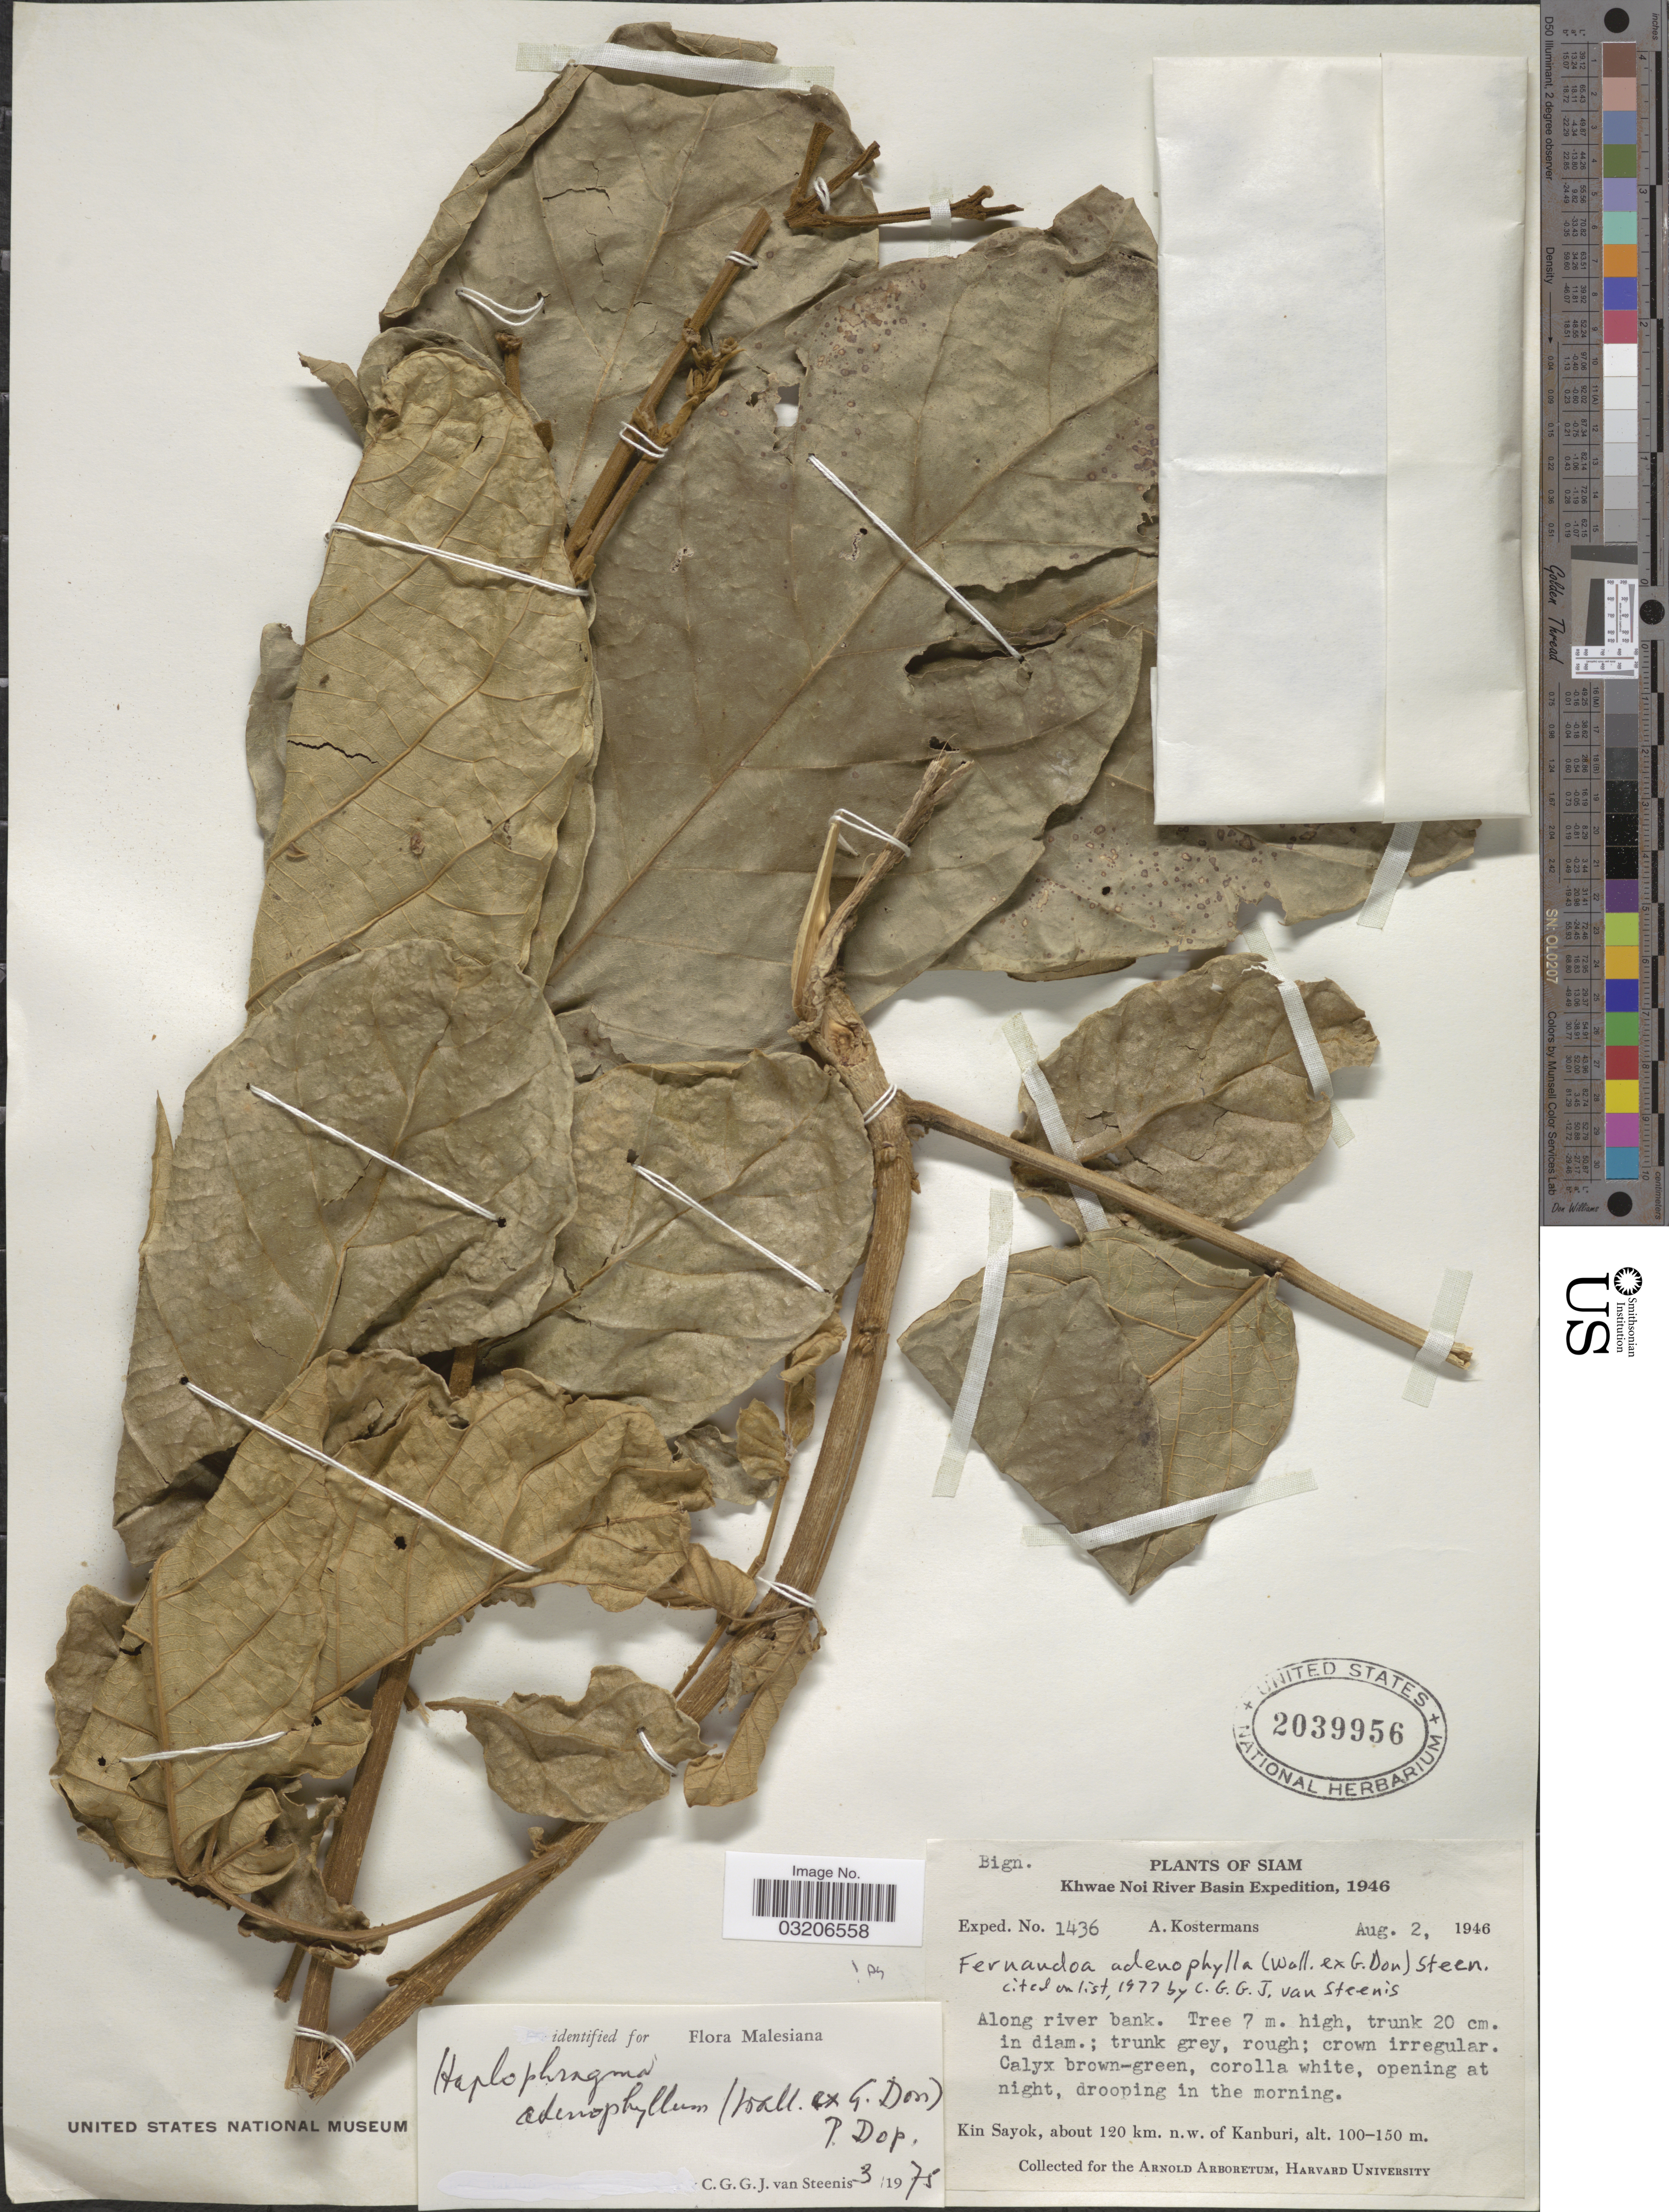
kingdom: Plantae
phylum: Tracheophyta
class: Magnoliopsida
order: Lamiales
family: Bignoniaceae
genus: Fernandoa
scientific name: Fernandoa adenophylla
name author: (Wall. ex G. Don) Steenis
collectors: A. J. G. Kostermans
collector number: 1436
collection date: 1946-08-02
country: Thailand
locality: Siam. Khwae Noi River Basin. Kin Sayok, about 120 km. n.w. of Kanburi.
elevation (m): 100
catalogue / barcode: US 2039956